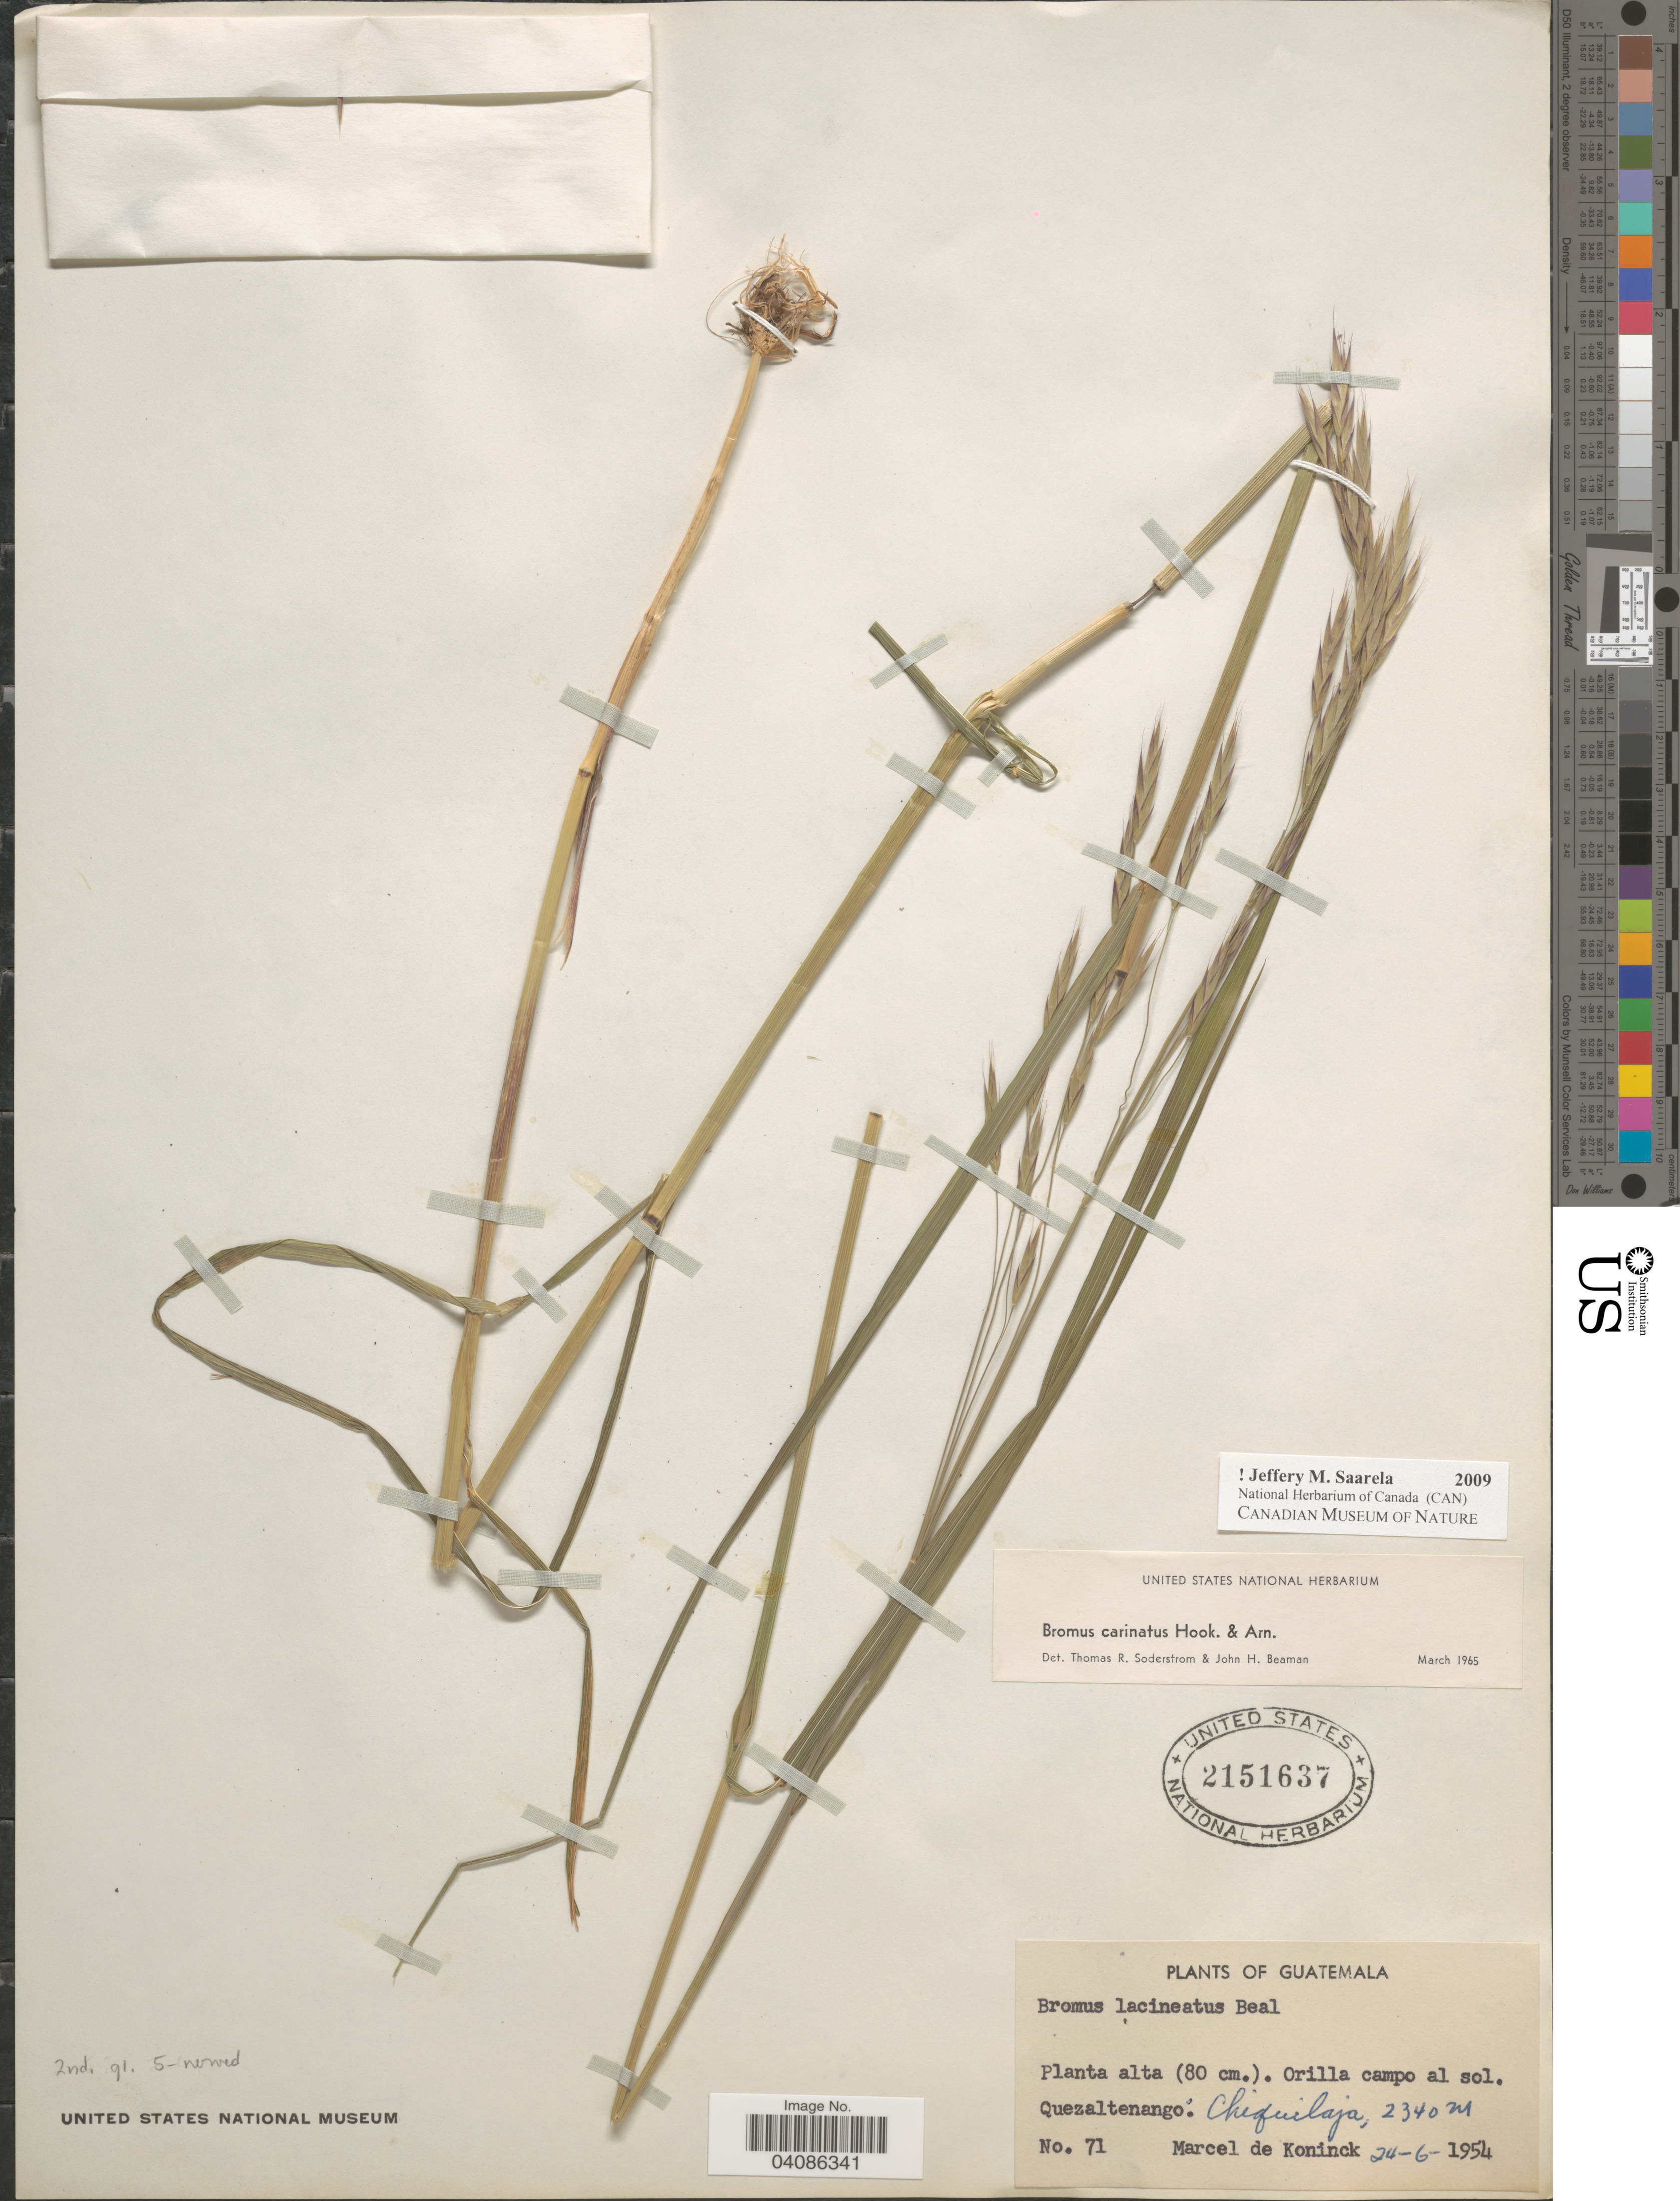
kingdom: Plantae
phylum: Tracheophyta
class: Liliopsida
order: Poales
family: Poaceae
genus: Bromus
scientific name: Bromus carinatus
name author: Hook. & Arn.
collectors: M. Koninck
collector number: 71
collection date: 1954-06-24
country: Guatemala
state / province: Quetzaltenango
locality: Orilla campo al sol. Quezaltenango. Chiquilaja.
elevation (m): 2340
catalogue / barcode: US 2151637